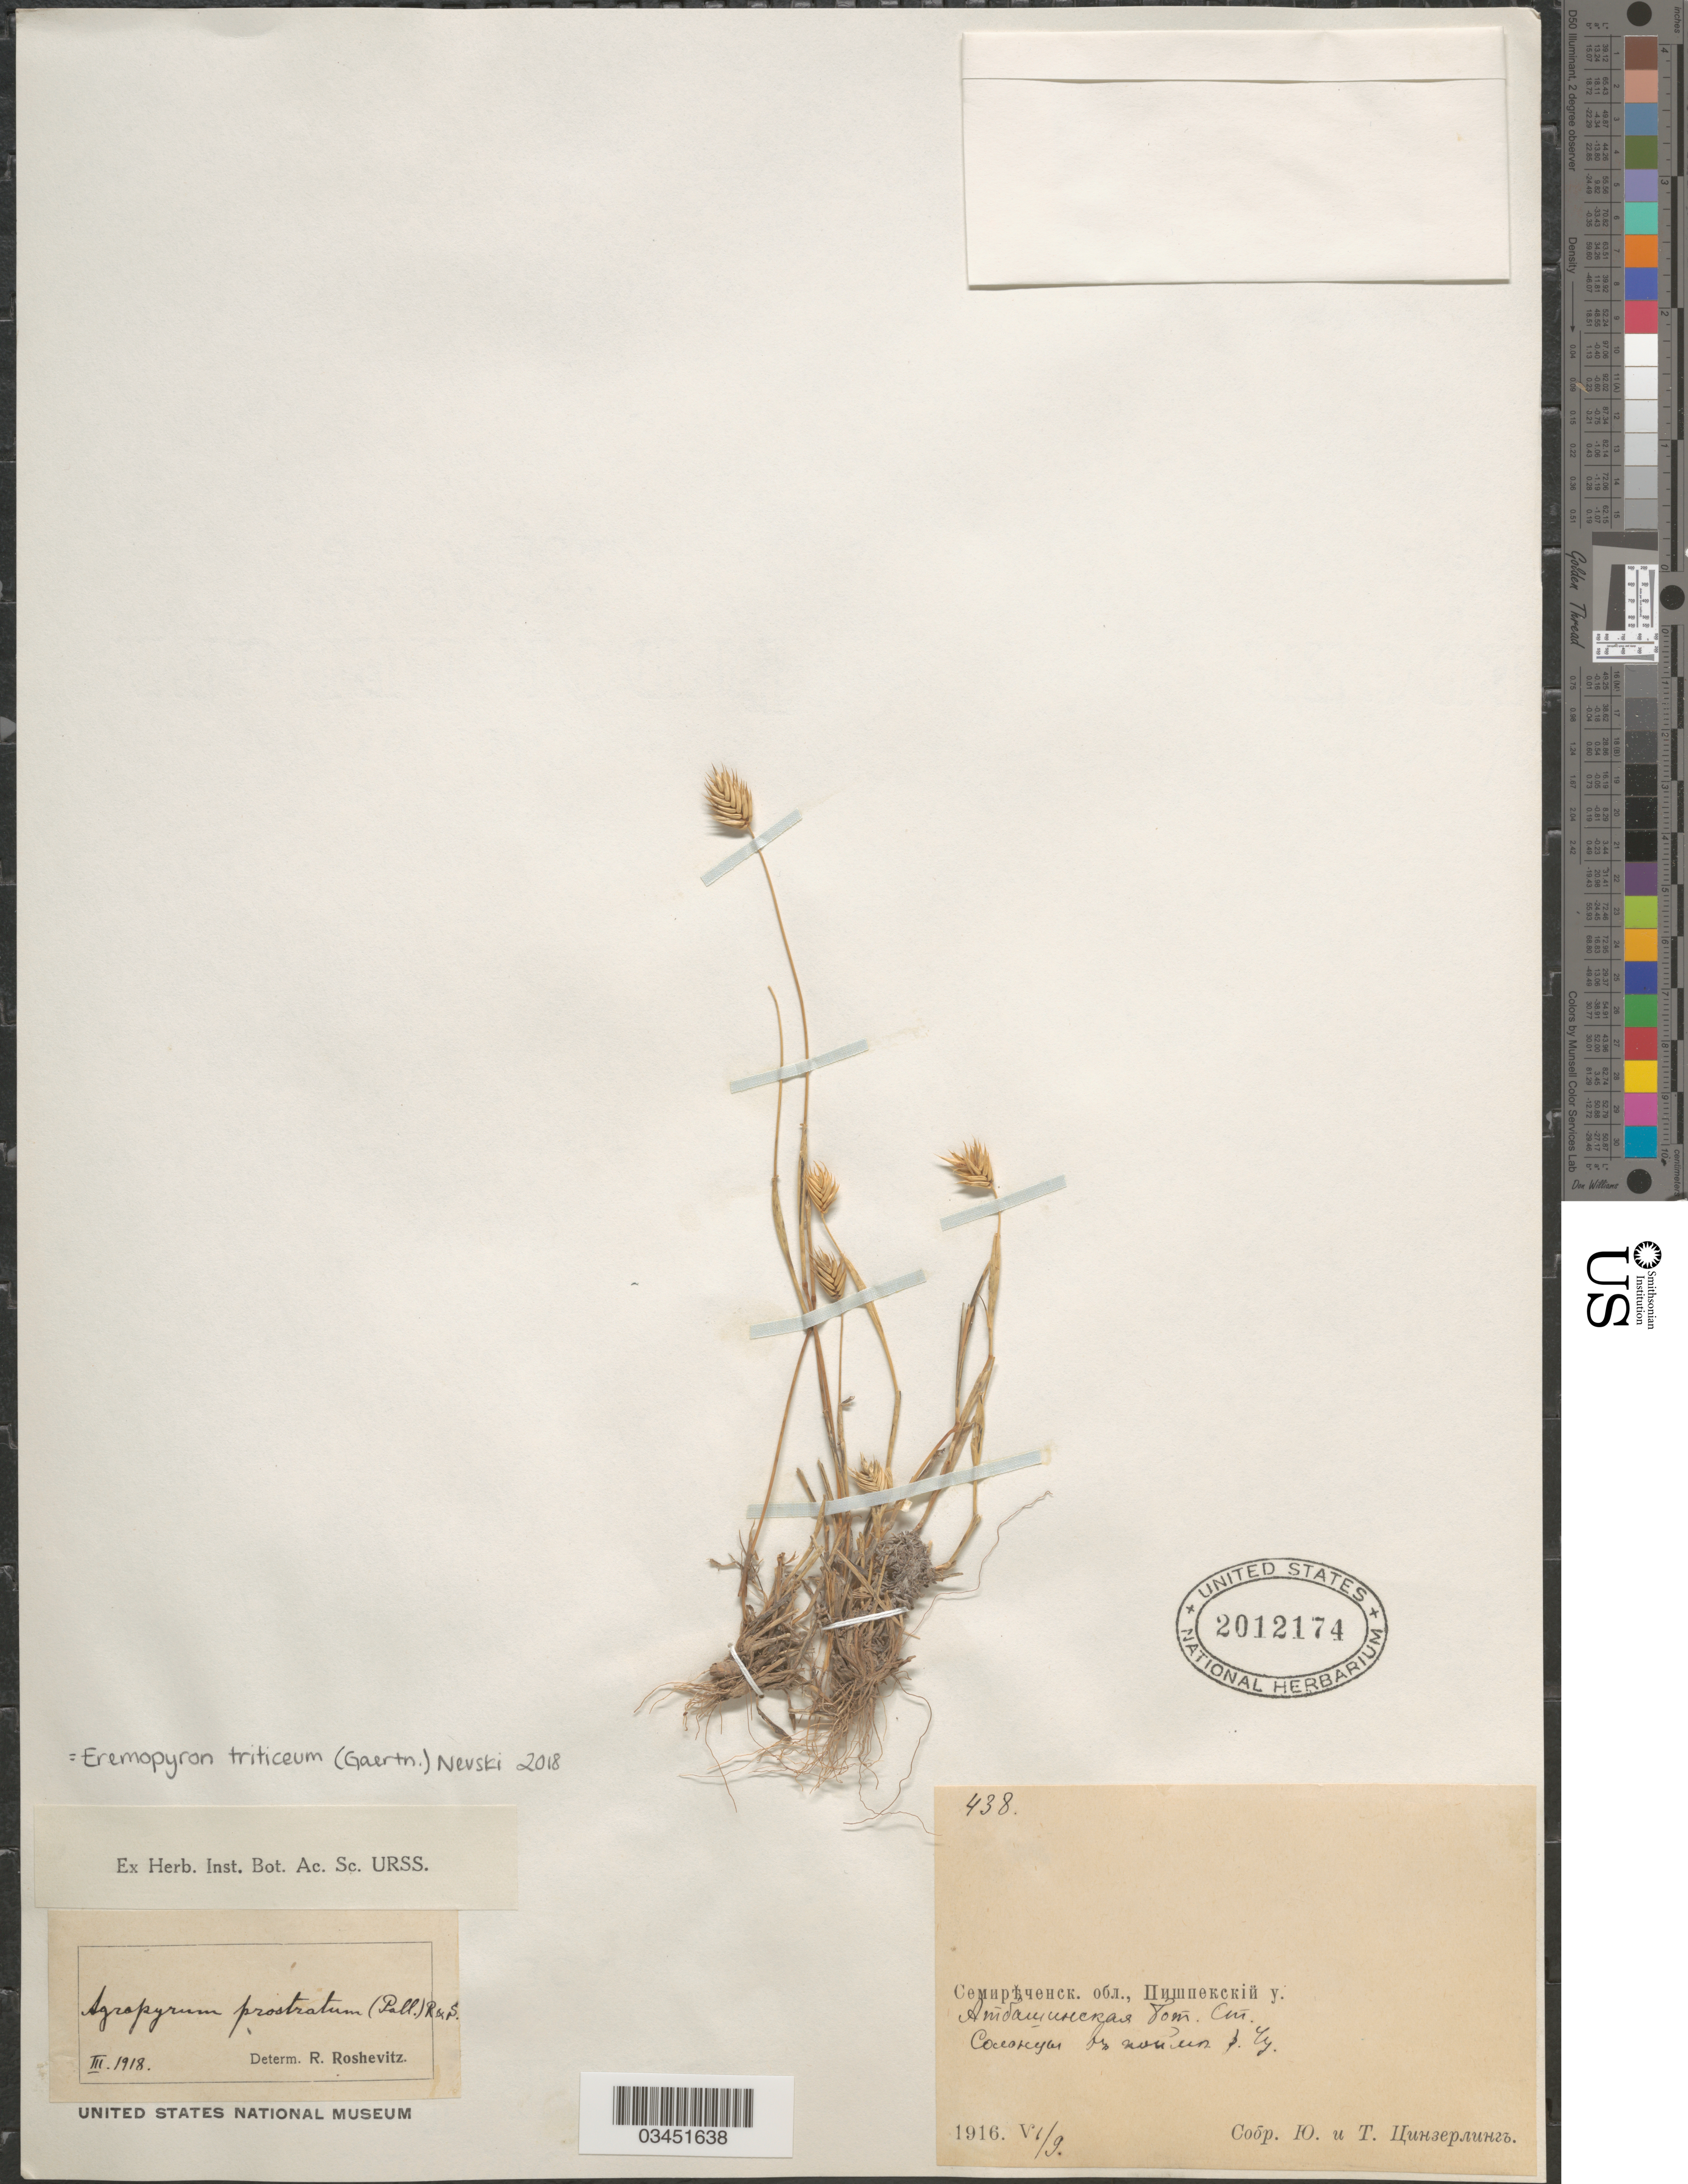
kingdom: Plantae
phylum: Tracheophyta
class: Liliopsida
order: Poales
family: Poaceae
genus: Eremopyrum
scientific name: Eremopyrum triticeum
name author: (Gaertn.) Nevski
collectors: U. Tsinzerling & T. Tsinzerling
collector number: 438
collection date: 1916-06-09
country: Kyrgyzstan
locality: Atbashinskaya Botanic Station, river Chu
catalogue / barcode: US 2012174